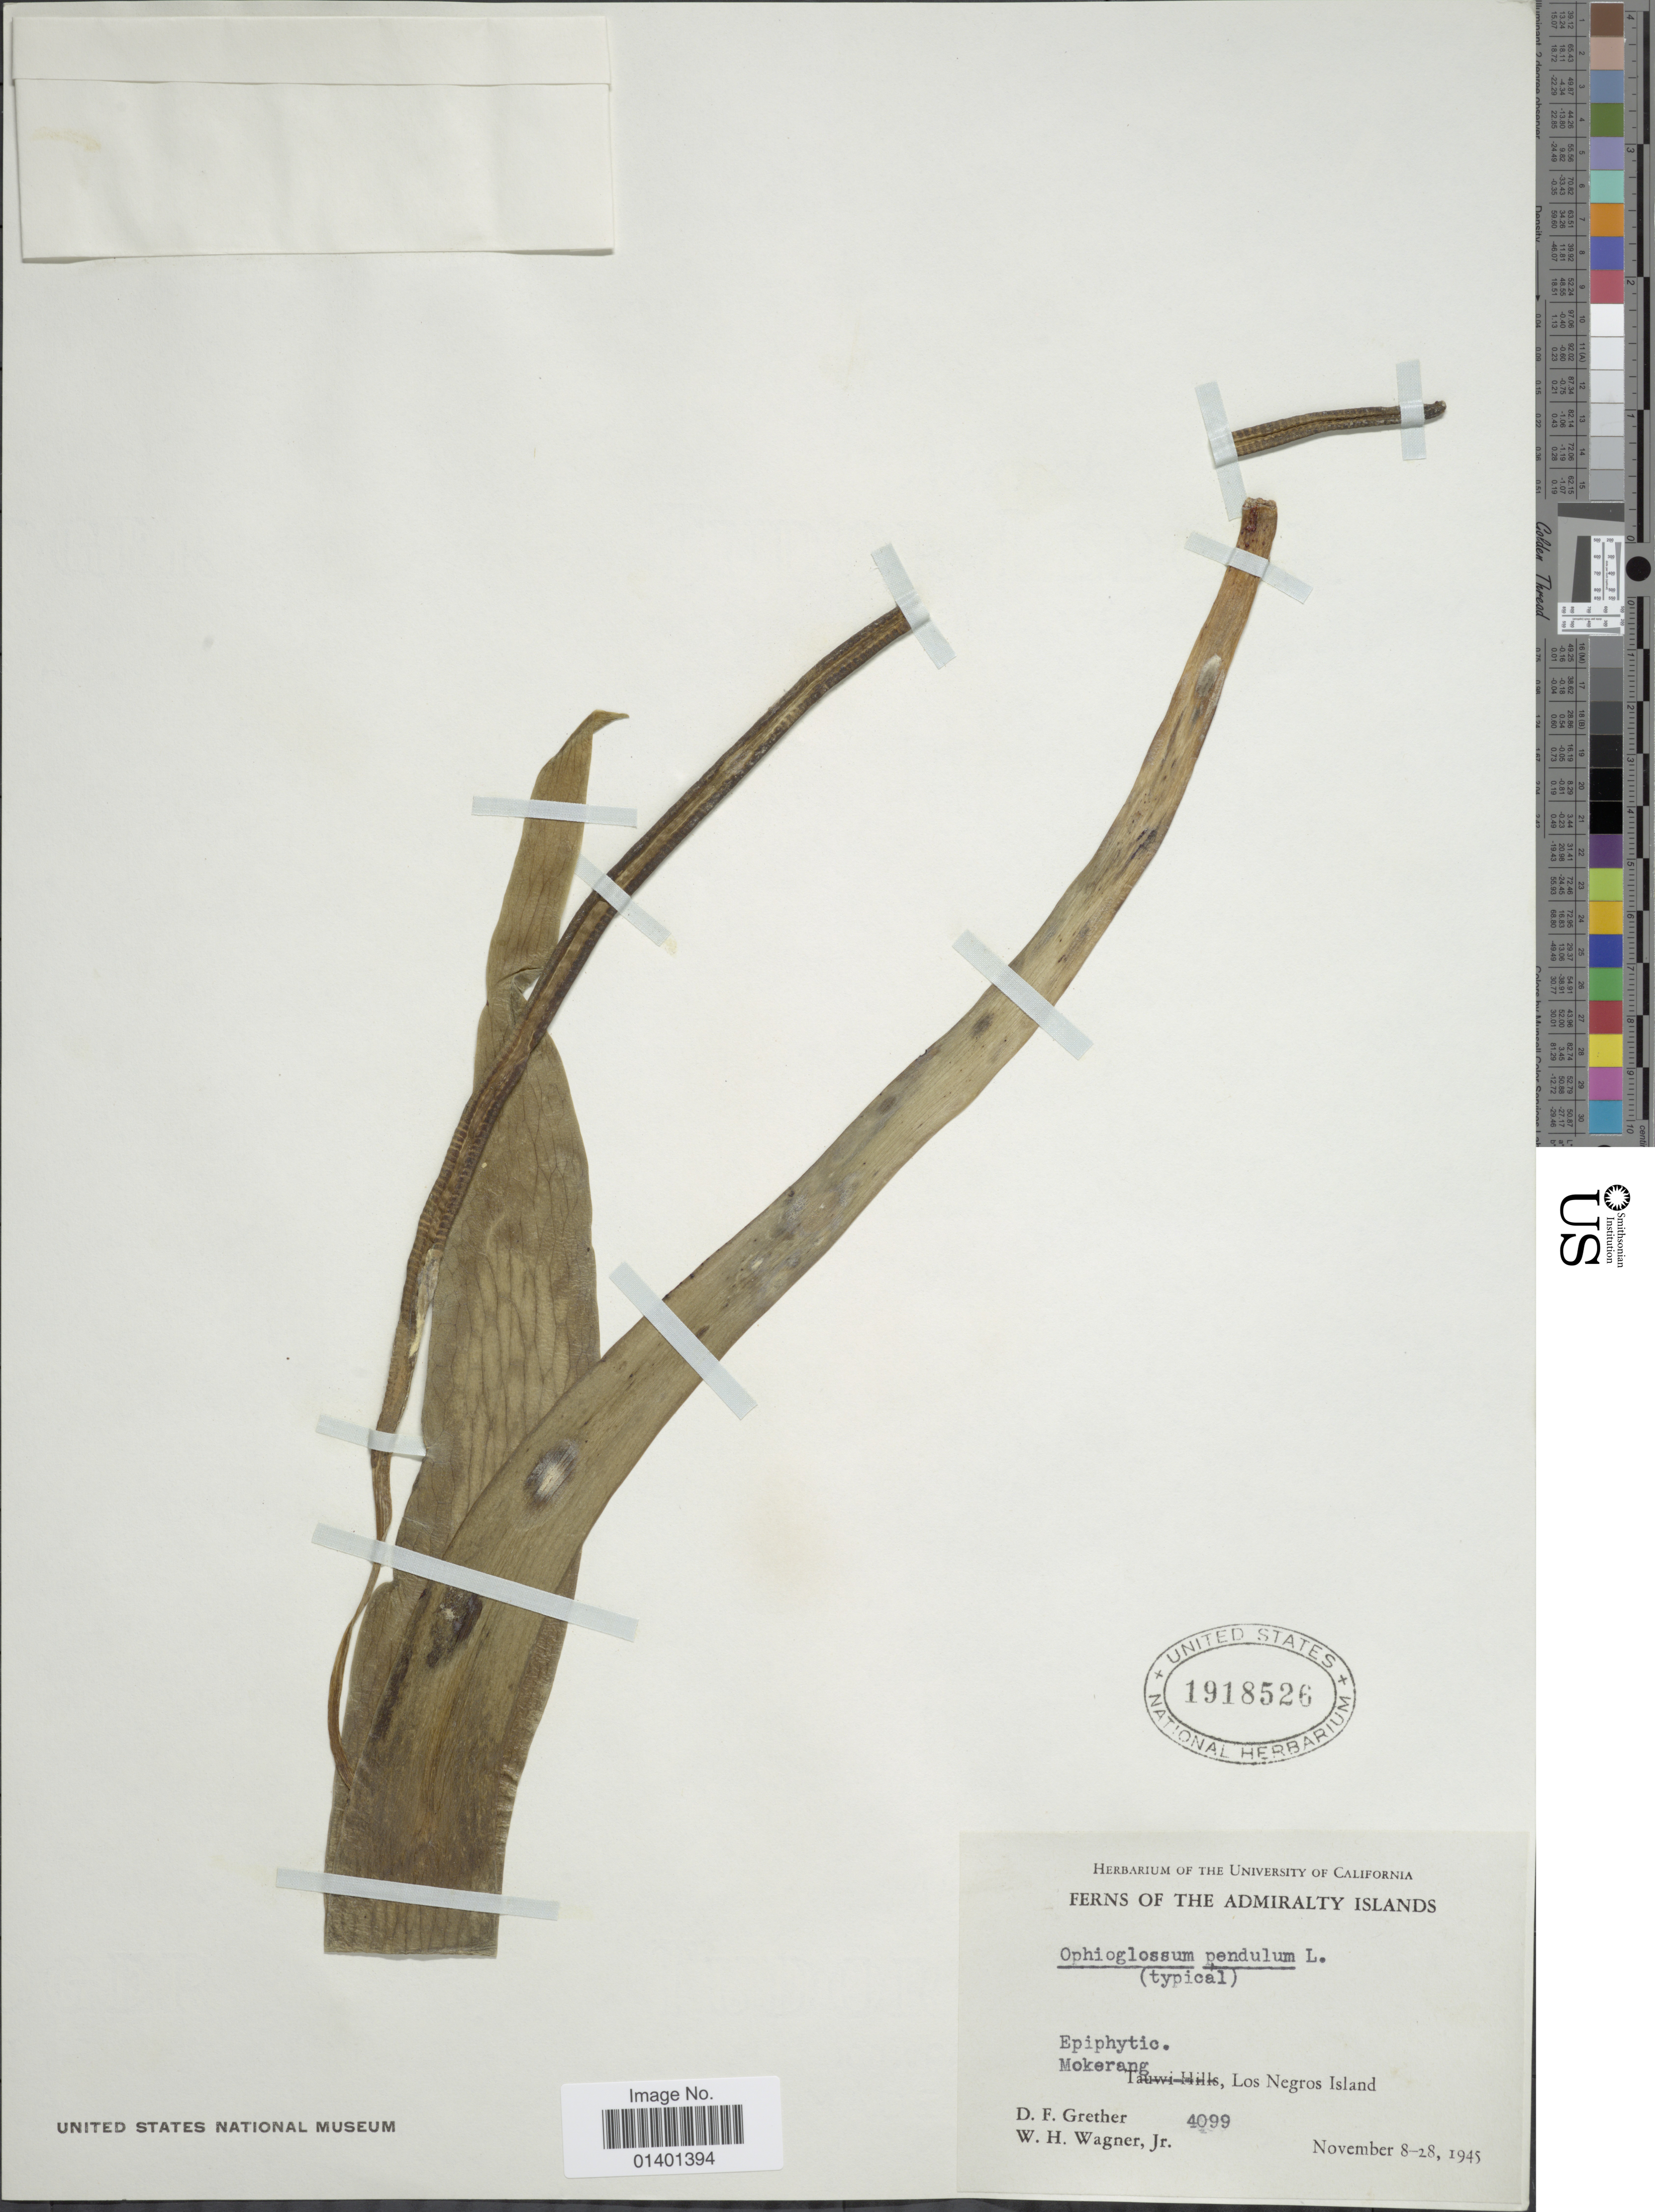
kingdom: Plantae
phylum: Tracheophyta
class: Polypodiopsida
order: Ophioglossales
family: Ophioglossaceae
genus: Ophioglossum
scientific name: Ophioglossum pendulum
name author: L.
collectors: D. F. Grether & W. H. Wagner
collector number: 4099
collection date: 1945-11-08/1945-11-28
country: Papua New Guinea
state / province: Manus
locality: Admiralty islands, Mokerang, Los Negros Island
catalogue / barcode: US 1918526